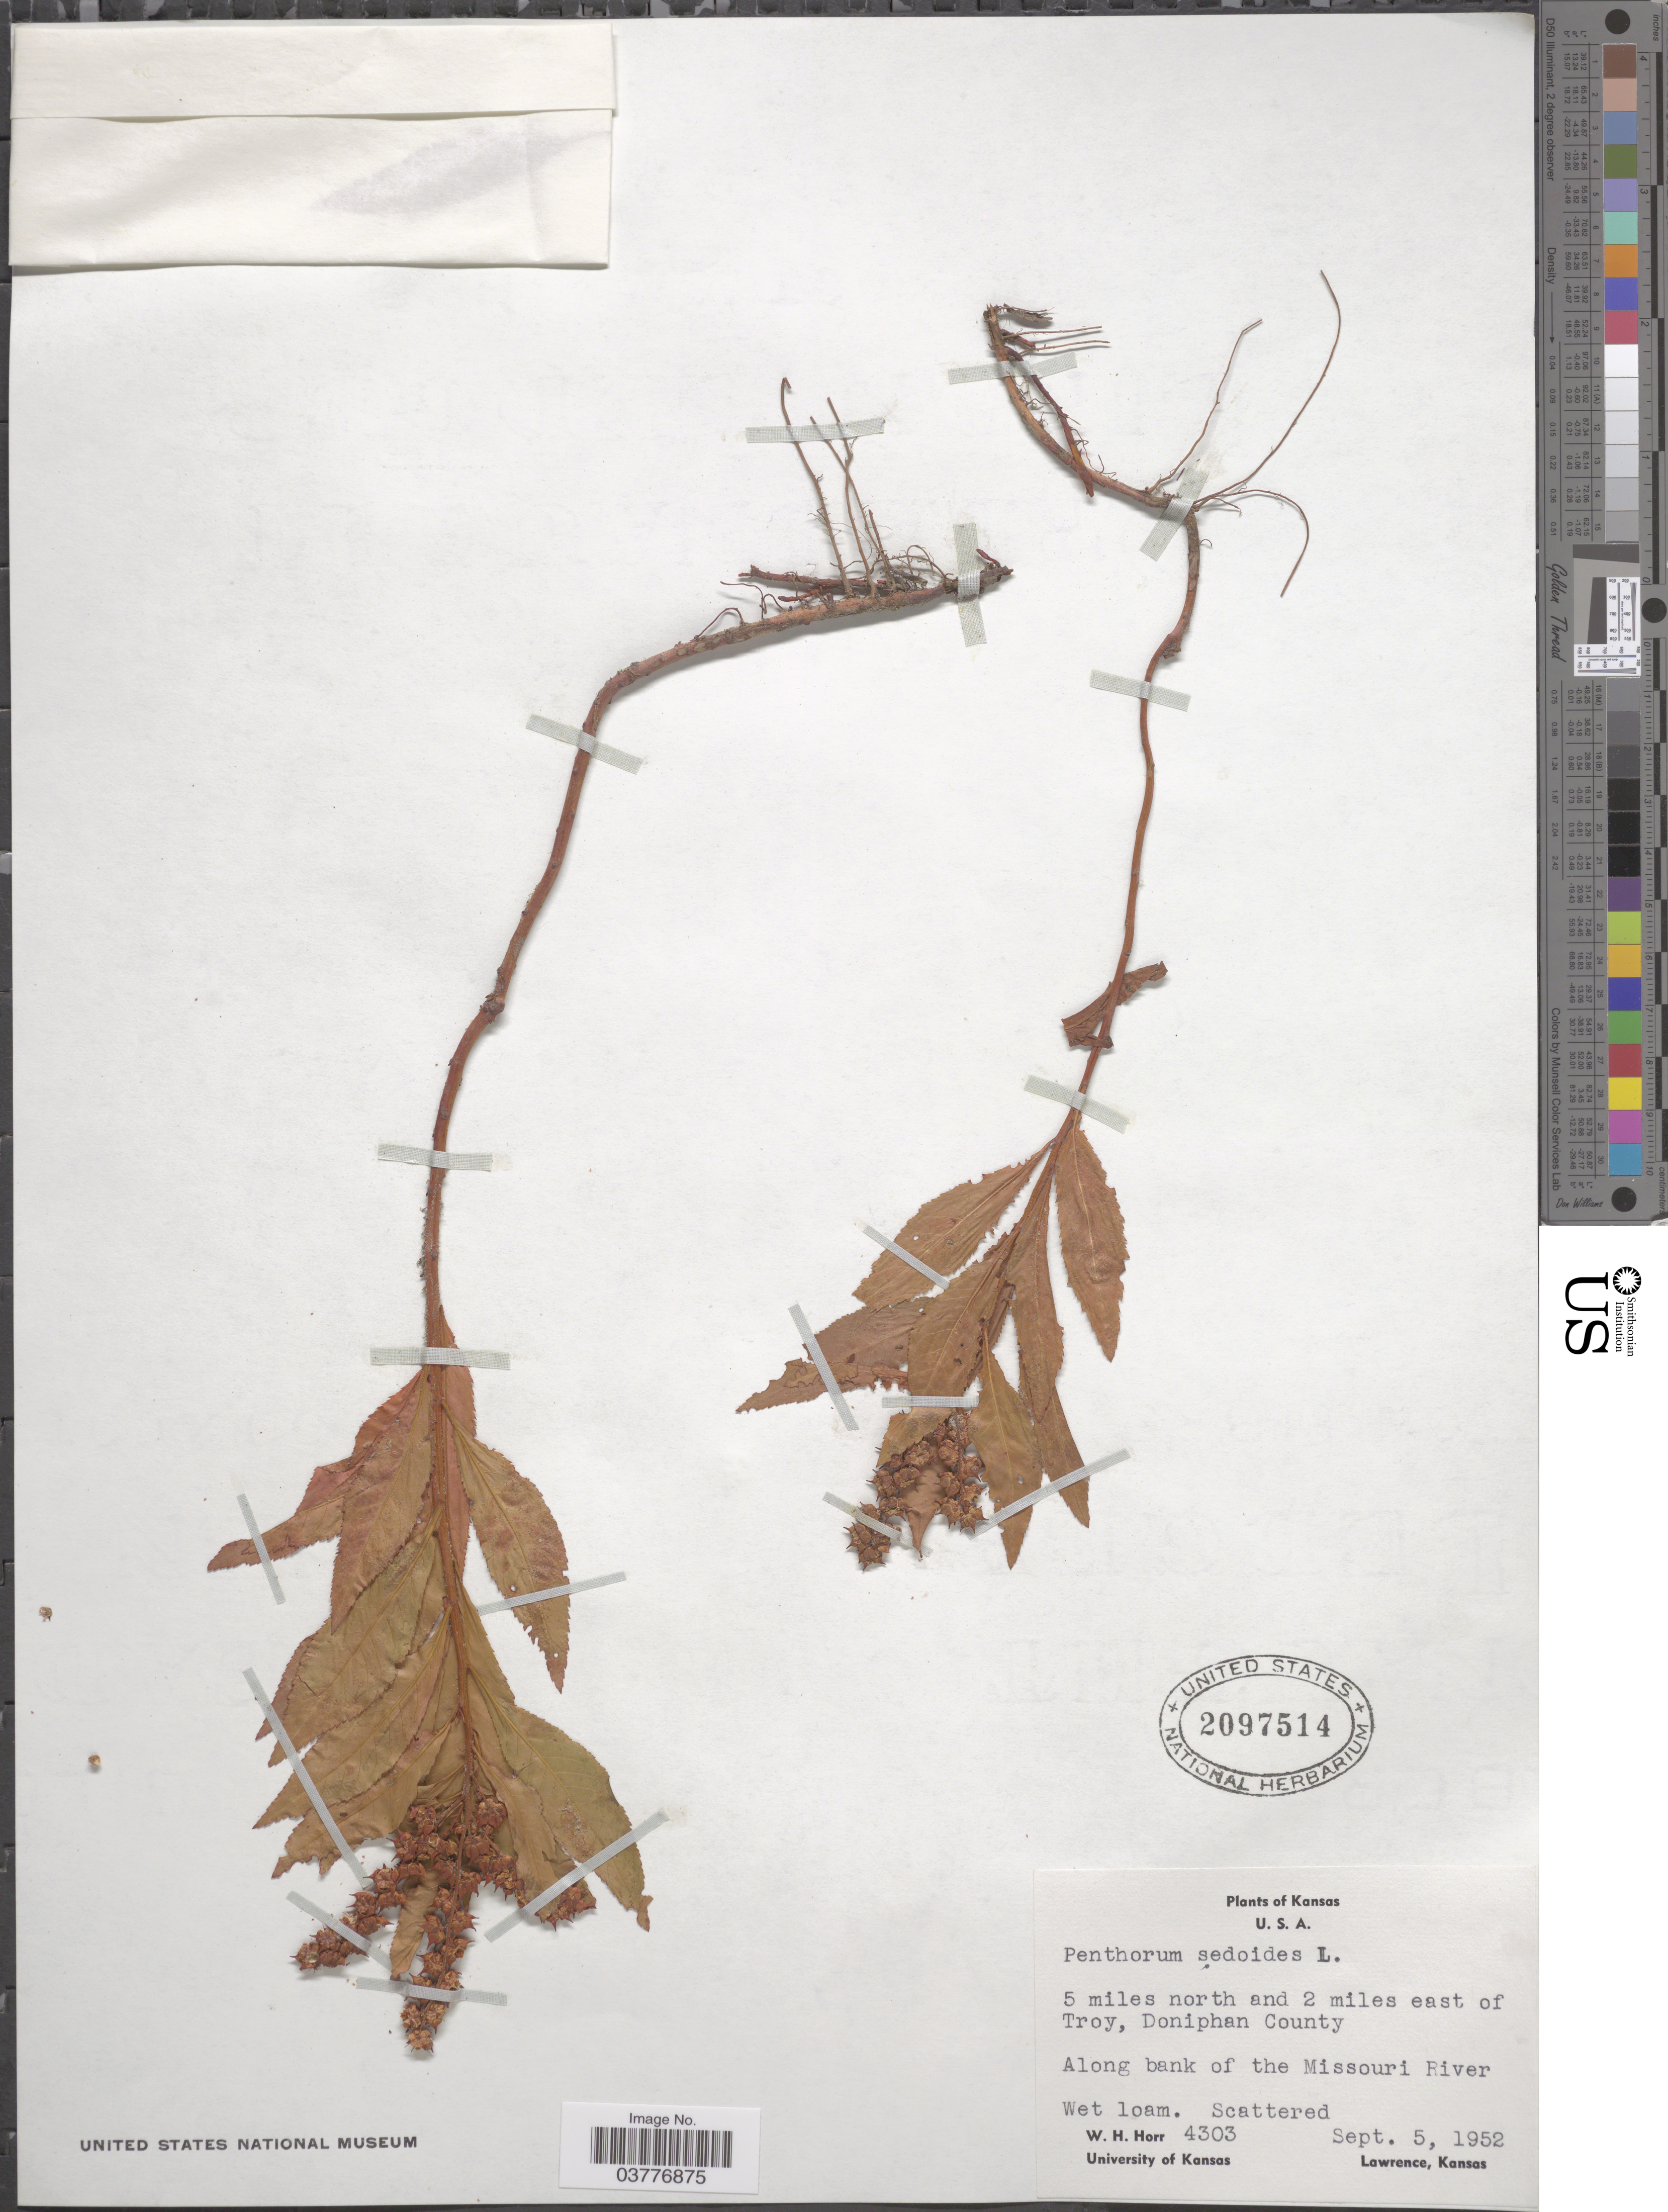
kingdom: Plantae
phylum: Tracheophyta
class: Magnoliopsida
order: Saxifragales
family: Penthoraceae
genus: Penthorum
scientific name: Penthorum sedoides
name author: L.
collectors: W. H. Horr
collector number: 4303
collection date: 1952-09-05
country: United States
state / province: Kansas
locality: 5 miles north and 2 miles east of Troy, Doniphan County. Along bank of the Missouri River.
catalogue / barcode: US 2097514